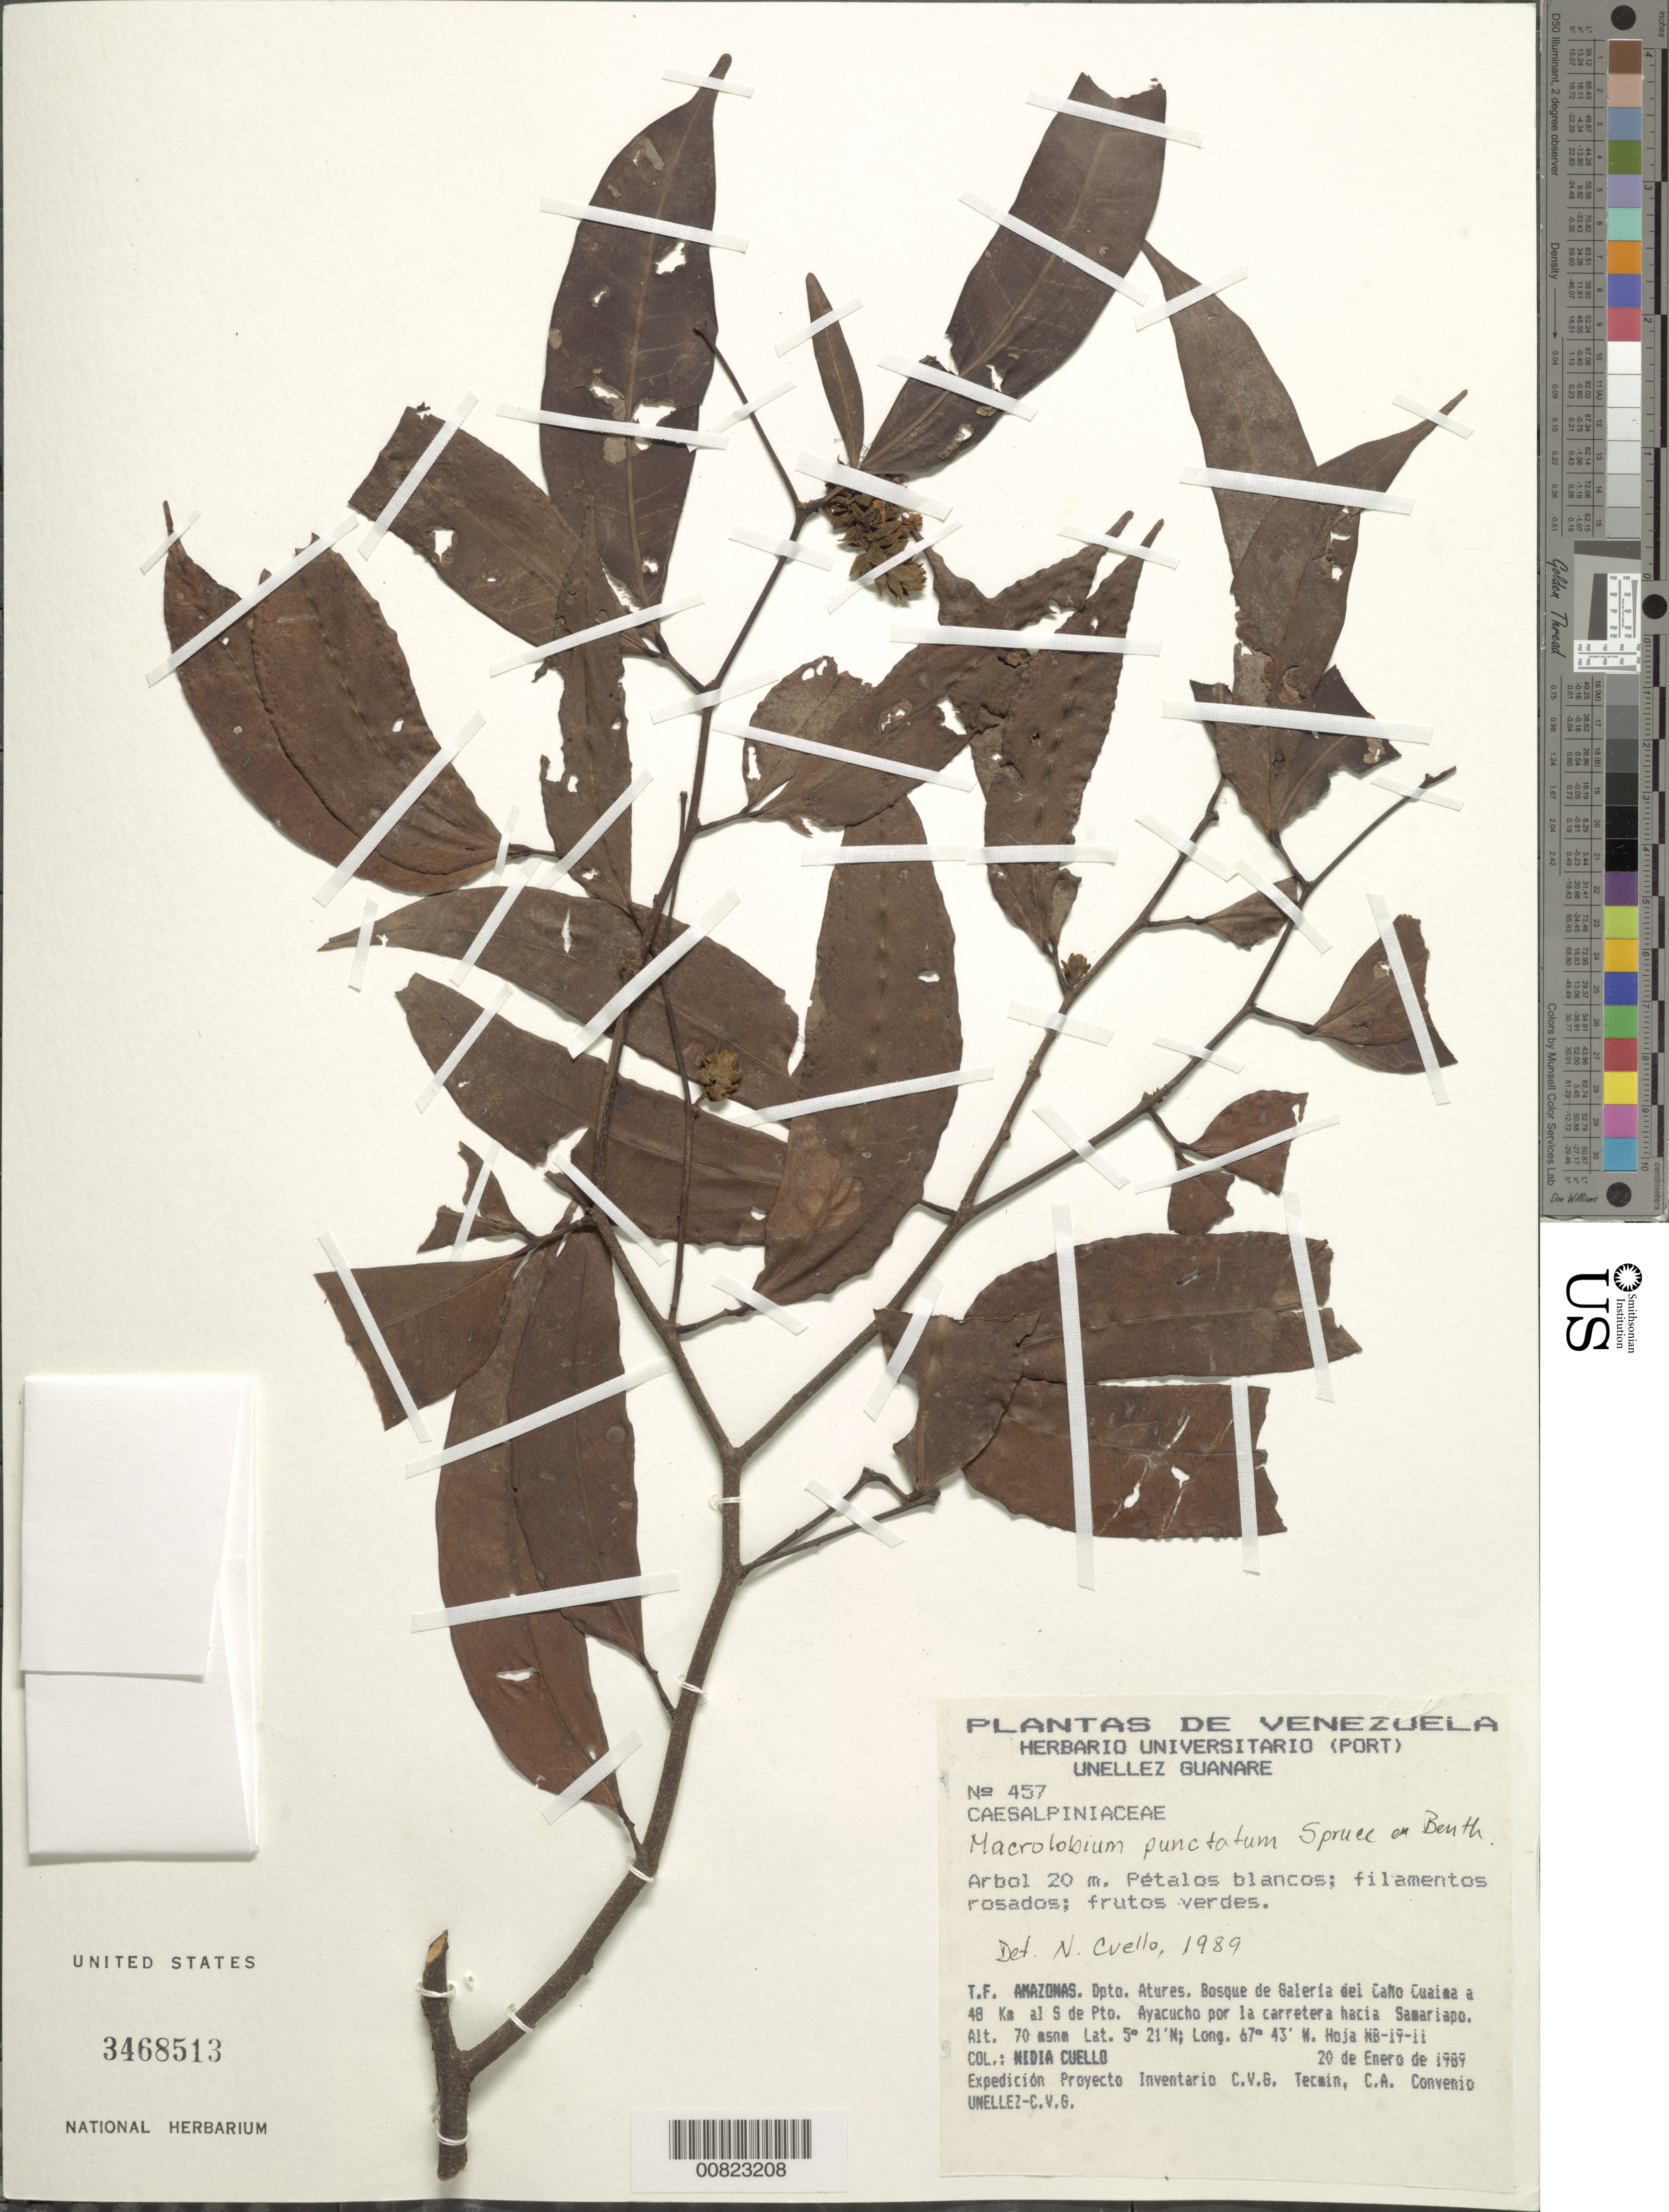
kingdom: Plantae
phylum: Tracheophyta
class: Magnoliopsida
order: Fabales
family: Fabaceae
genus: Macrolobium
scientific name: Macrolobium angustifolium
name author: (Benth.) R.S. Cowan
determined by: Trujillo, A. M.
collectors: N. L. Cuello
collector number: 457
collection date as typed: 20-Jan-89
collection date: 1989-01-20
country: Venezuela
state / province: Amazonas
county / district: Atures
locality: Caño Cuaima a 48 km S Pto. Ayacucho por la carretera hacia Samariapo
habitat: Gallery forest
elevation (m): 70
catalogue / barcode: US 3468513